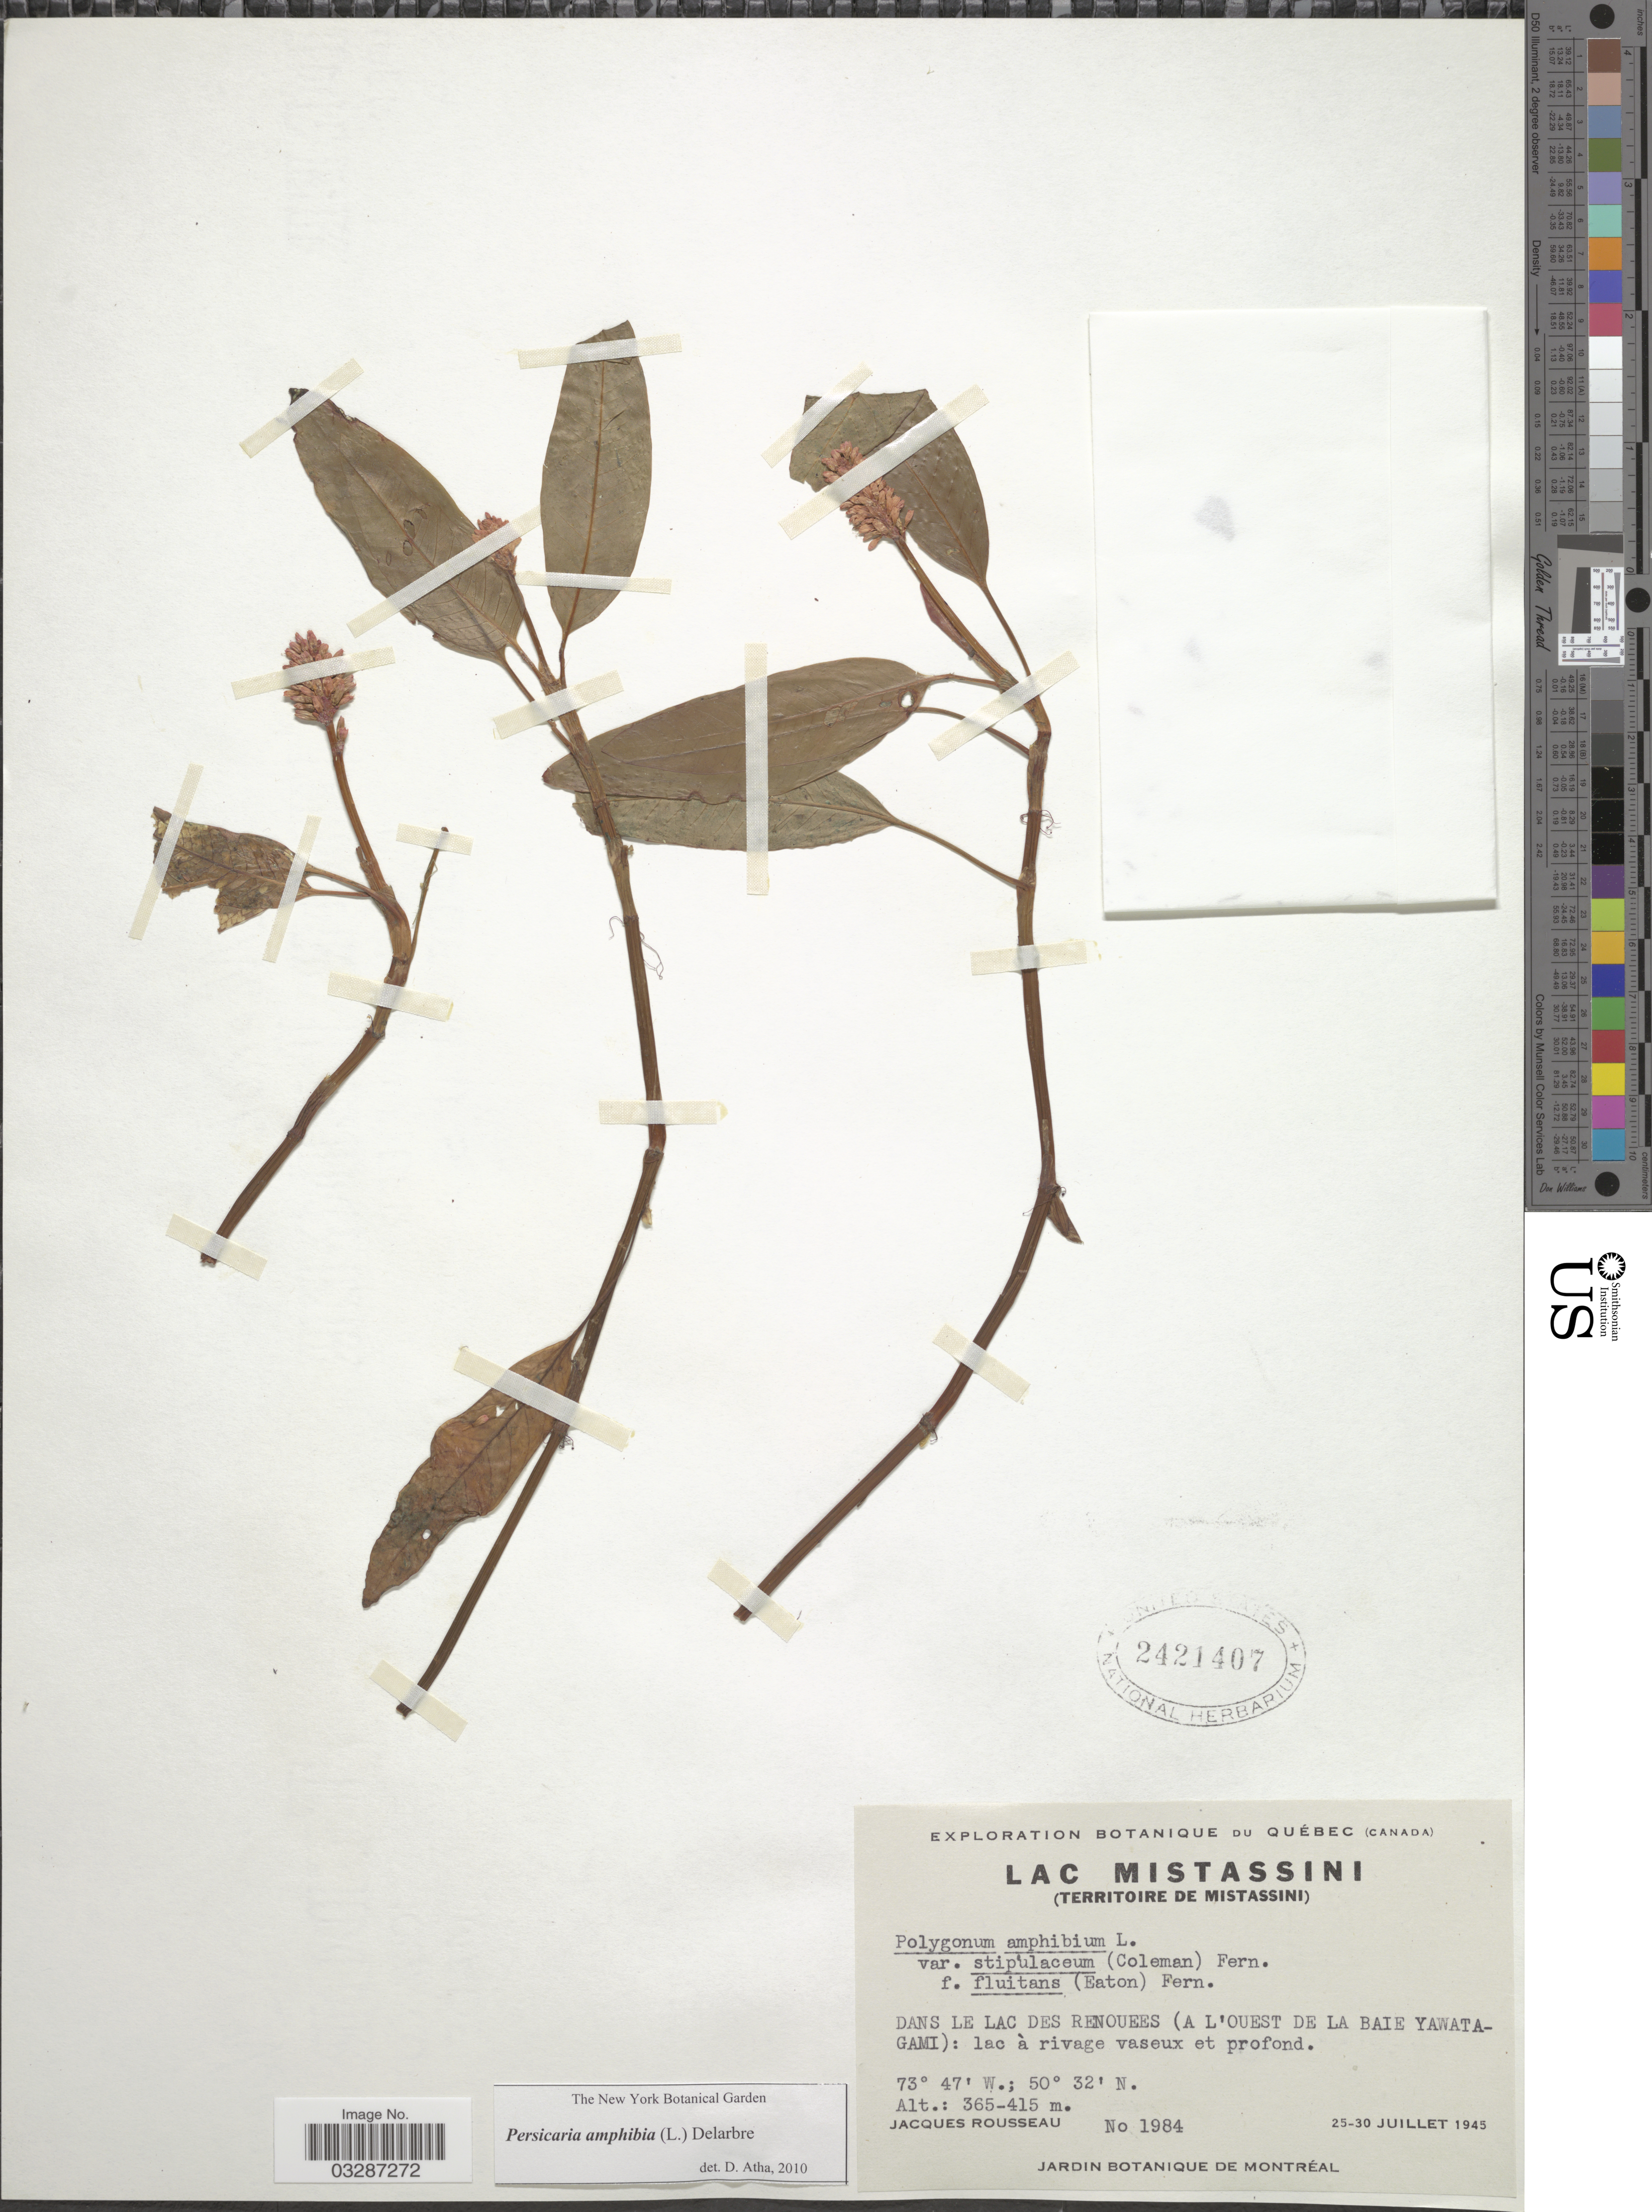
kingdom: Plantae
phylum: Tracheophyta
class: Magnoliopsida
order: Caryophyllales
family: Polygonaceae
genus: Persicaria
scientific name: Persicaria amphibia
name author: (L.) Delarbre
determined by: Atha, D. E.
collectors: J. Rousseau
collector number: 1984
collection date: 1945-07-25/1945-07-30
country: Canada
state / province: Quebec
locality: Lac Mistassini (Territoire de Mistassini). Dans le Lac des Renouees (A L'ouest de la Baie Yawatagami): lac à rivage vaseux et profond.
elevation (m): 365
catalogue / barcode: US 2421407